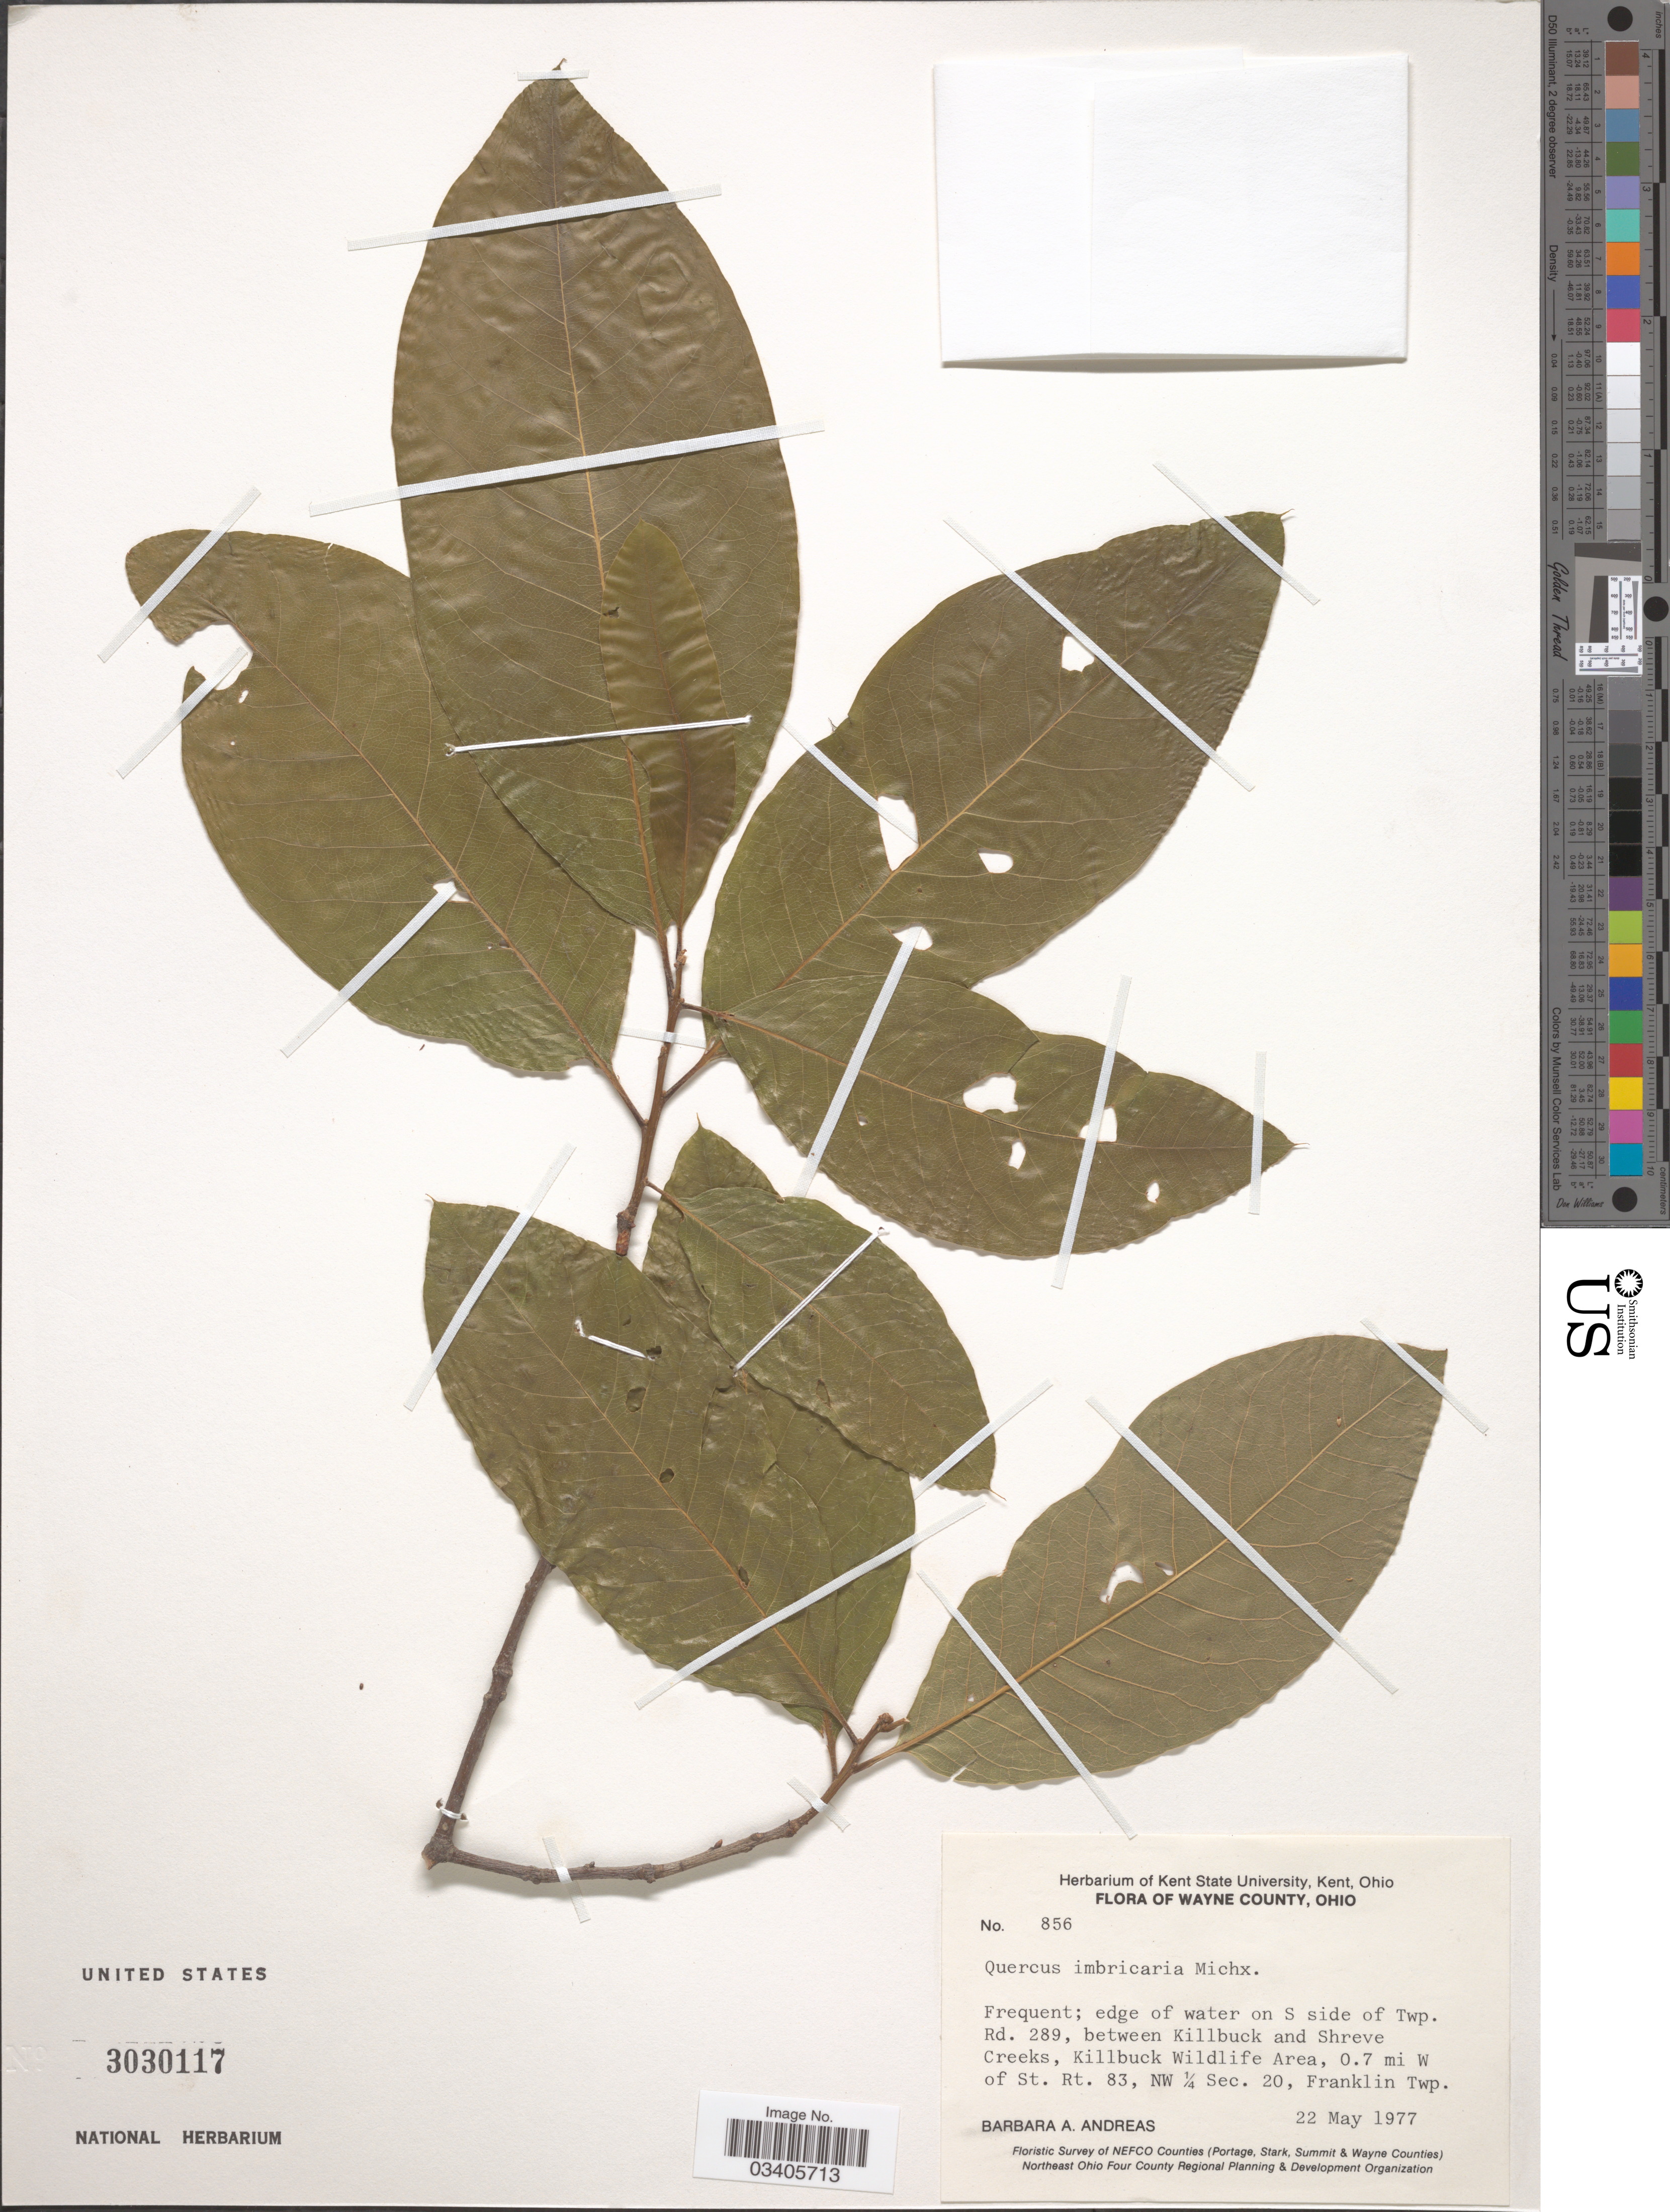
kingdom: Plantae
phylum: Tracheophyta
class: Magnoliopsida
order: Fagales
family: Fagaceae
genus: Quercus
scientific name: Quercus imbricaria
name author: Michx.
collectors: B. A. Andreas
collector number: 856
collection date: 1977-05-22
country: United States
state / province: Ohio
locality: Wayne County. Frequent; edge of water on S side of Twp. Rd. 289, between Killbuck and Shreve Creeks, Killbuck Wildlife Area, 0.7 mi W of St. Rt. 83, NW ¼ Sec. 20, Franklin Twp.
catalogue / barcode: US 3030117